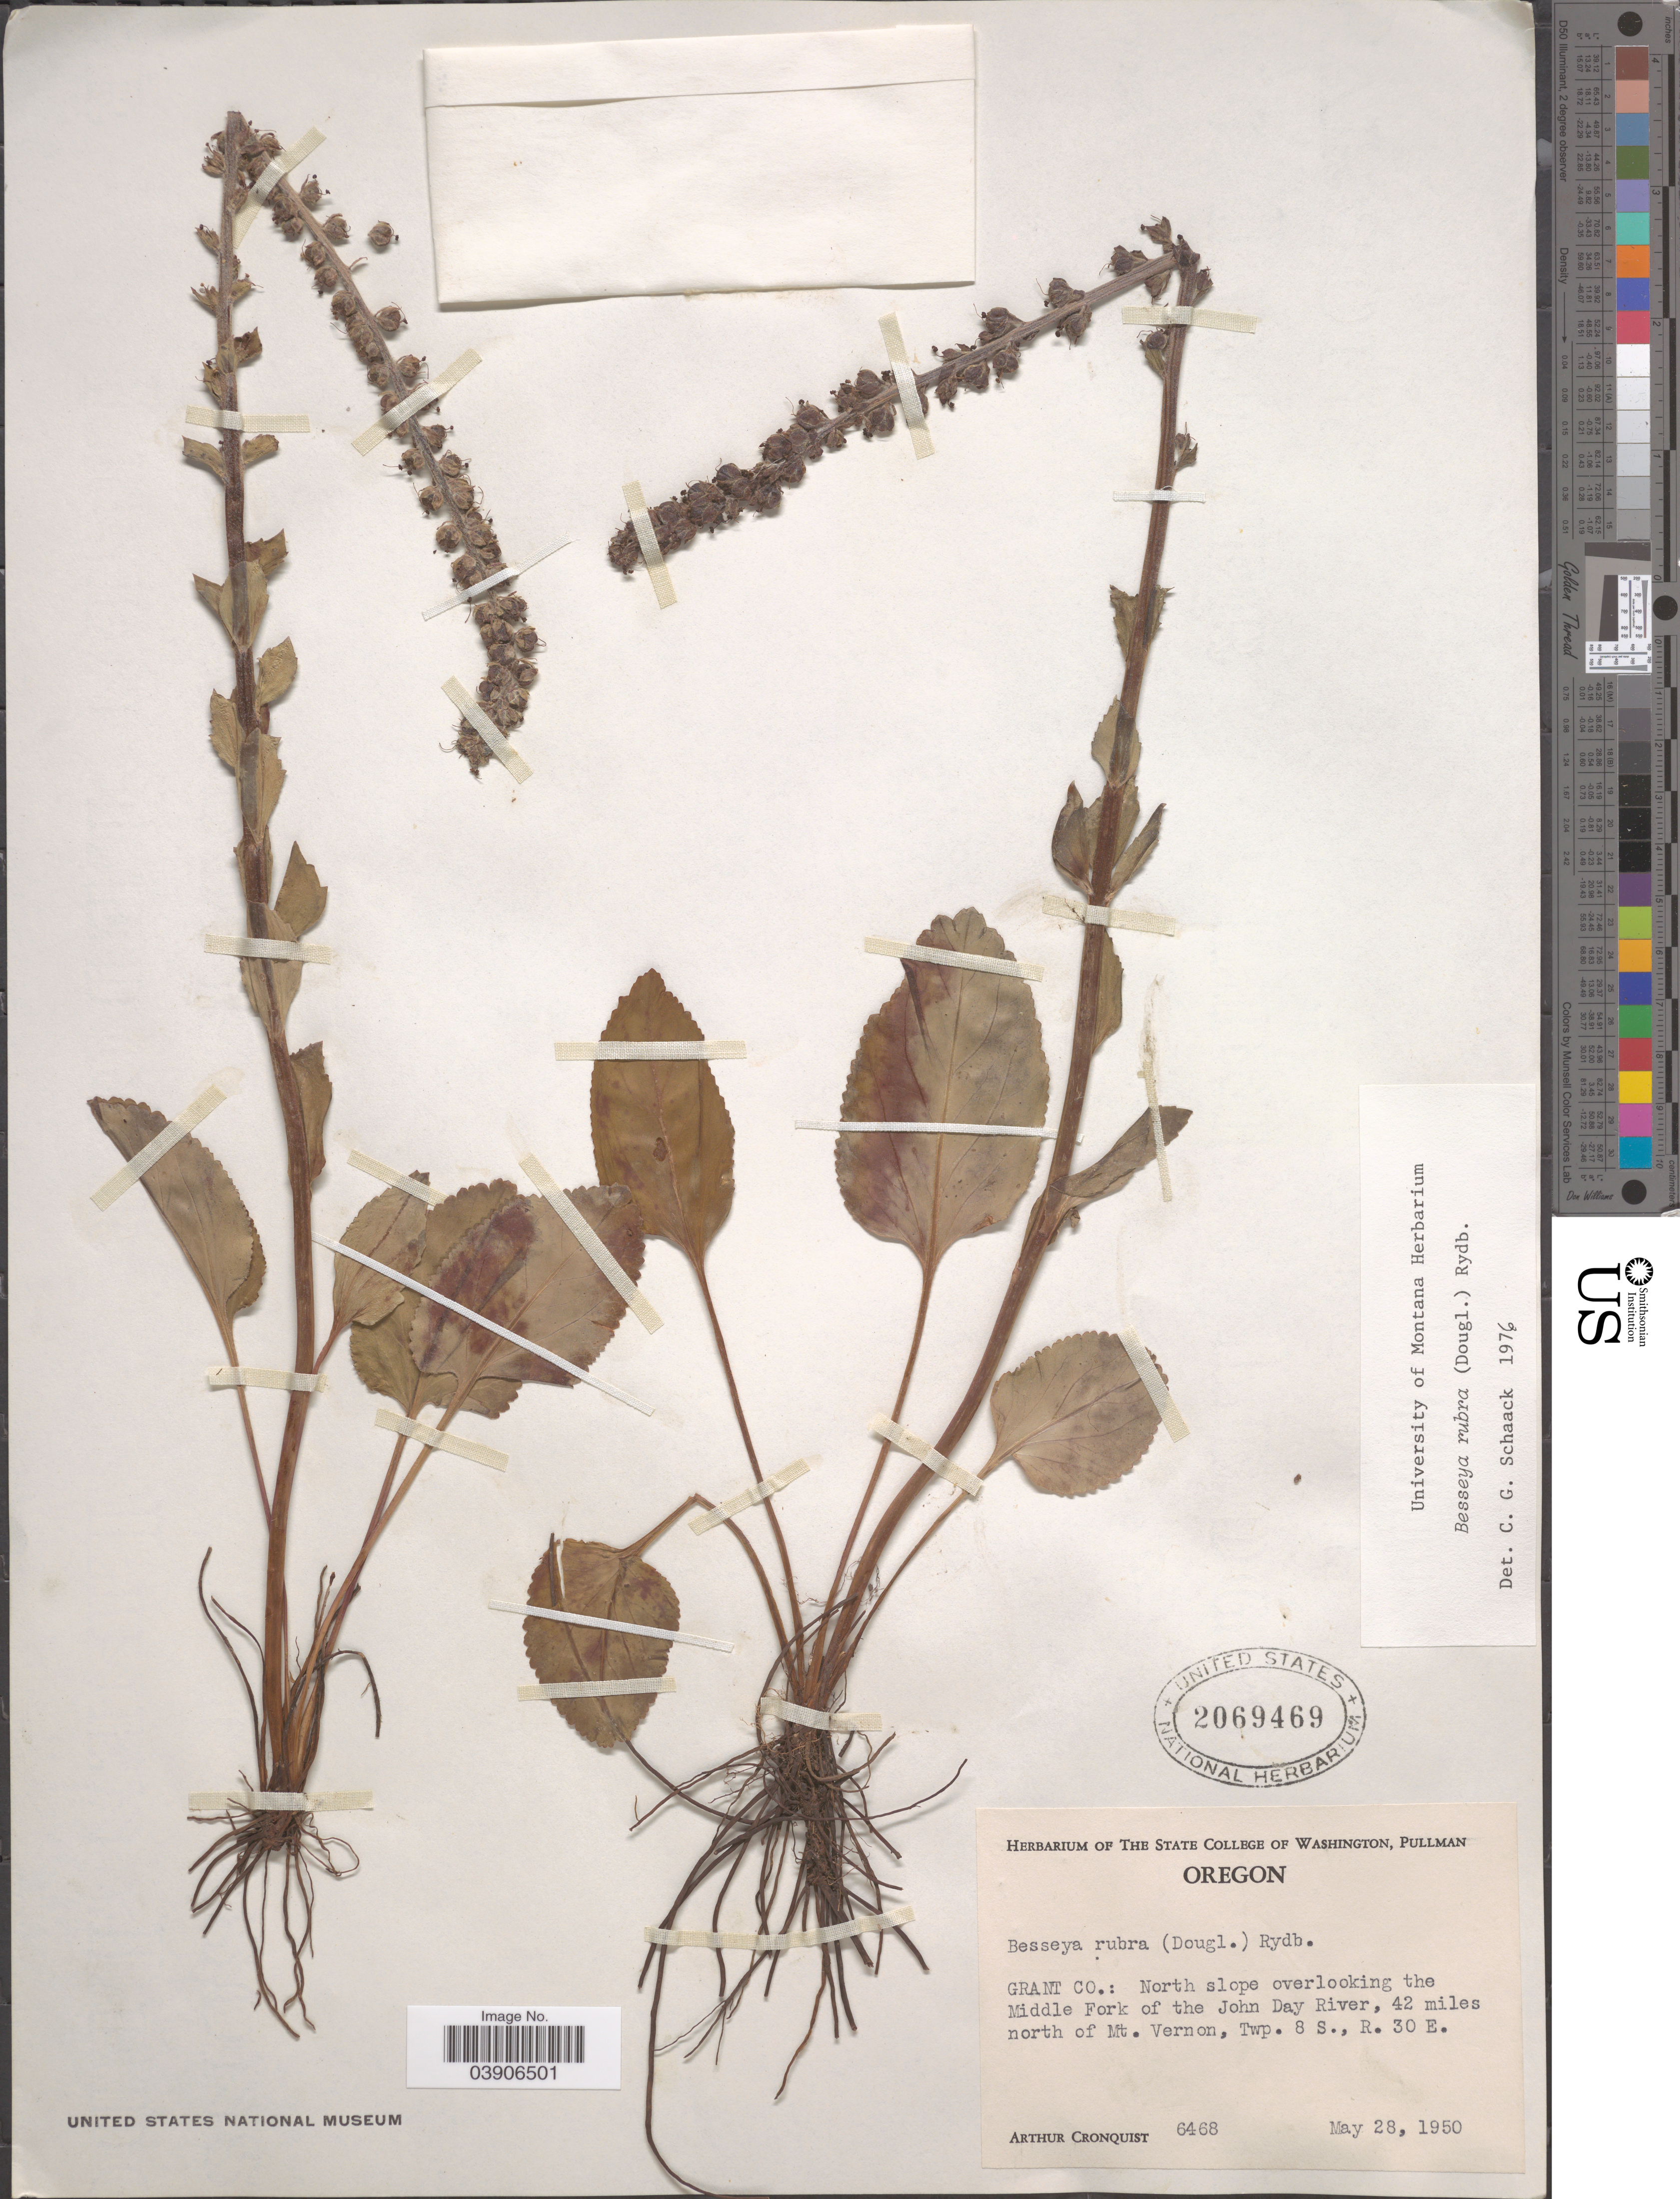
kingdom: Plantae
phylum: Tracheophyta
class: Magnoliopsida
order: Lamiales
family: Plantaginaceae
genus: Synthyris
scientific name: Synthyris rubra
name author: (Douglas ex Hook.) Benth.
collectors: A. J. Cronquist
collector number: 6468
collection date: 1950-05-28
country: United States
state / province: Oregon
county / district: Grant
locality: Grant Co.: North slope overlooking the Middle Fork of the John Day River, 42 miles north of Mt. Vernon, Twp. 8 S., R. 30 E.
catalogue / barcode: US 2069469